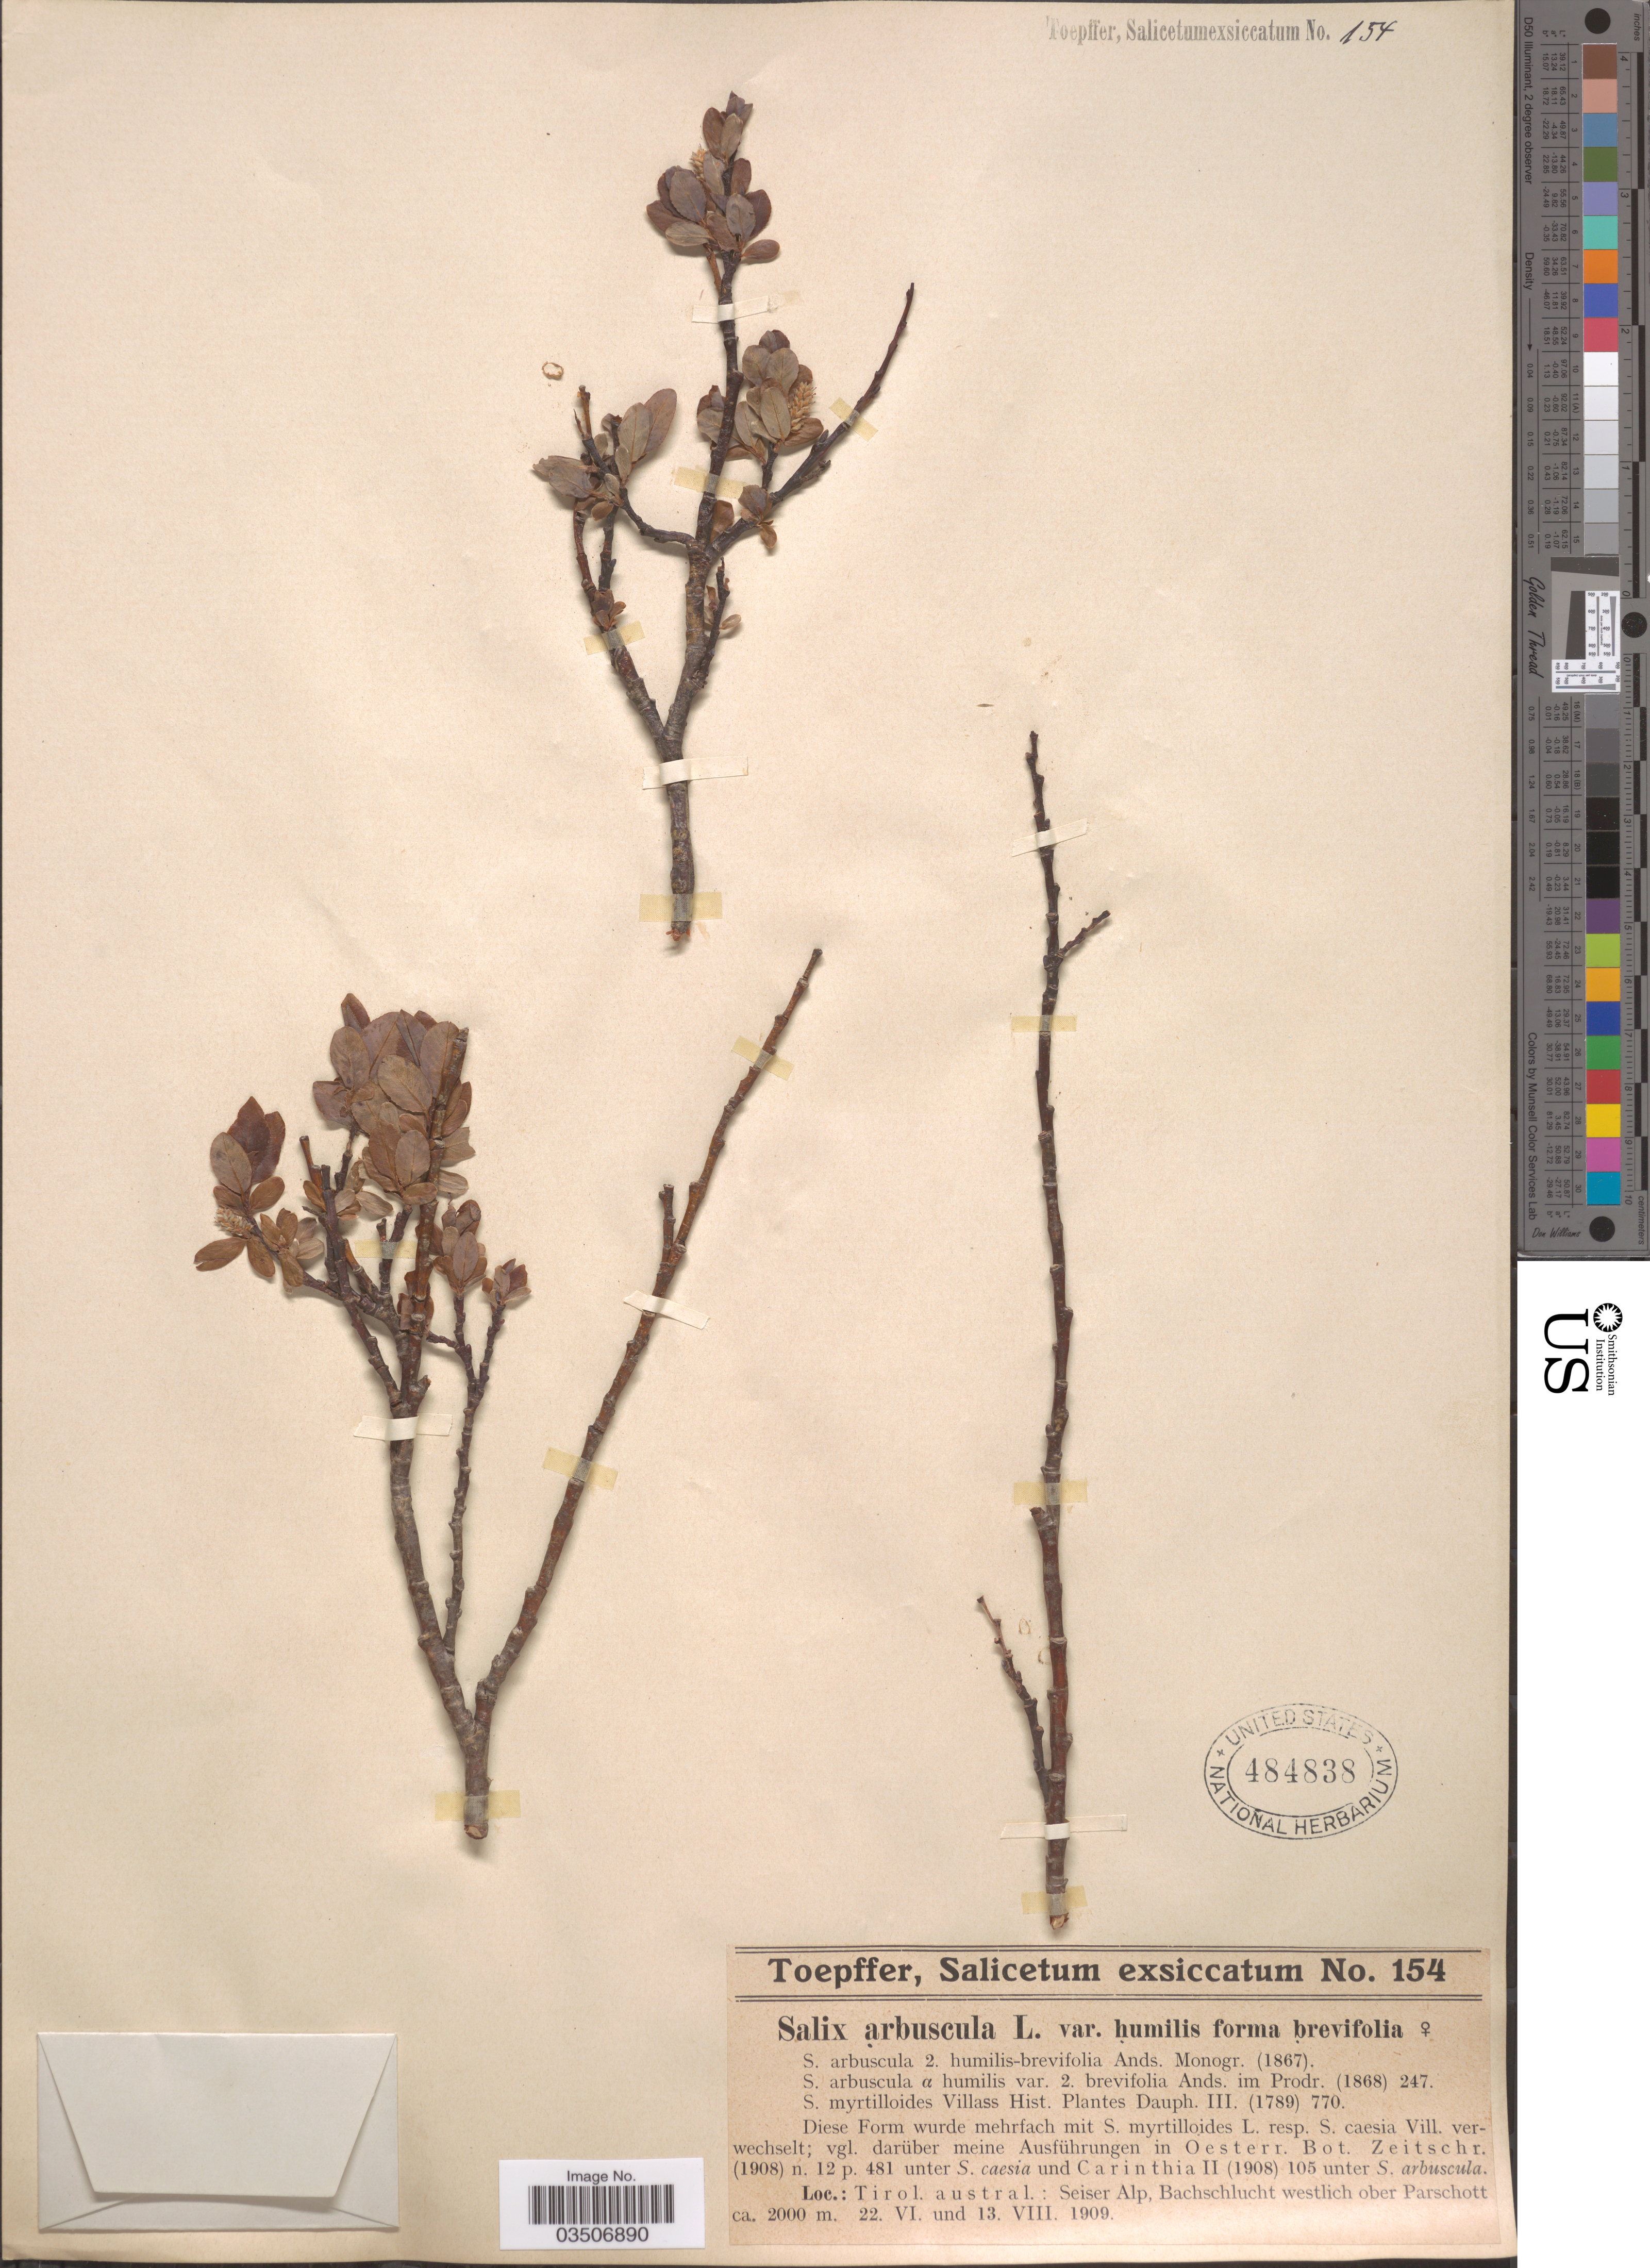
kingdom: Plantae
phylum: Tracheophyta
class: Magnoliopsida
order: Malpighiales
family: Salicaceae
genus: Salix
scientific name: Salix arbuscula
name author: L.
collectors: A. Toepffer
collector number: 154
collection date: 1909-06-22/1909-08-13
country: Austria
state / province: Styria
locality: Tirol. austral.: Seiser Alp, Bachschlucht westlich ober Parschott.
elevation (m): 2000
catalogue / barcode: US 484838